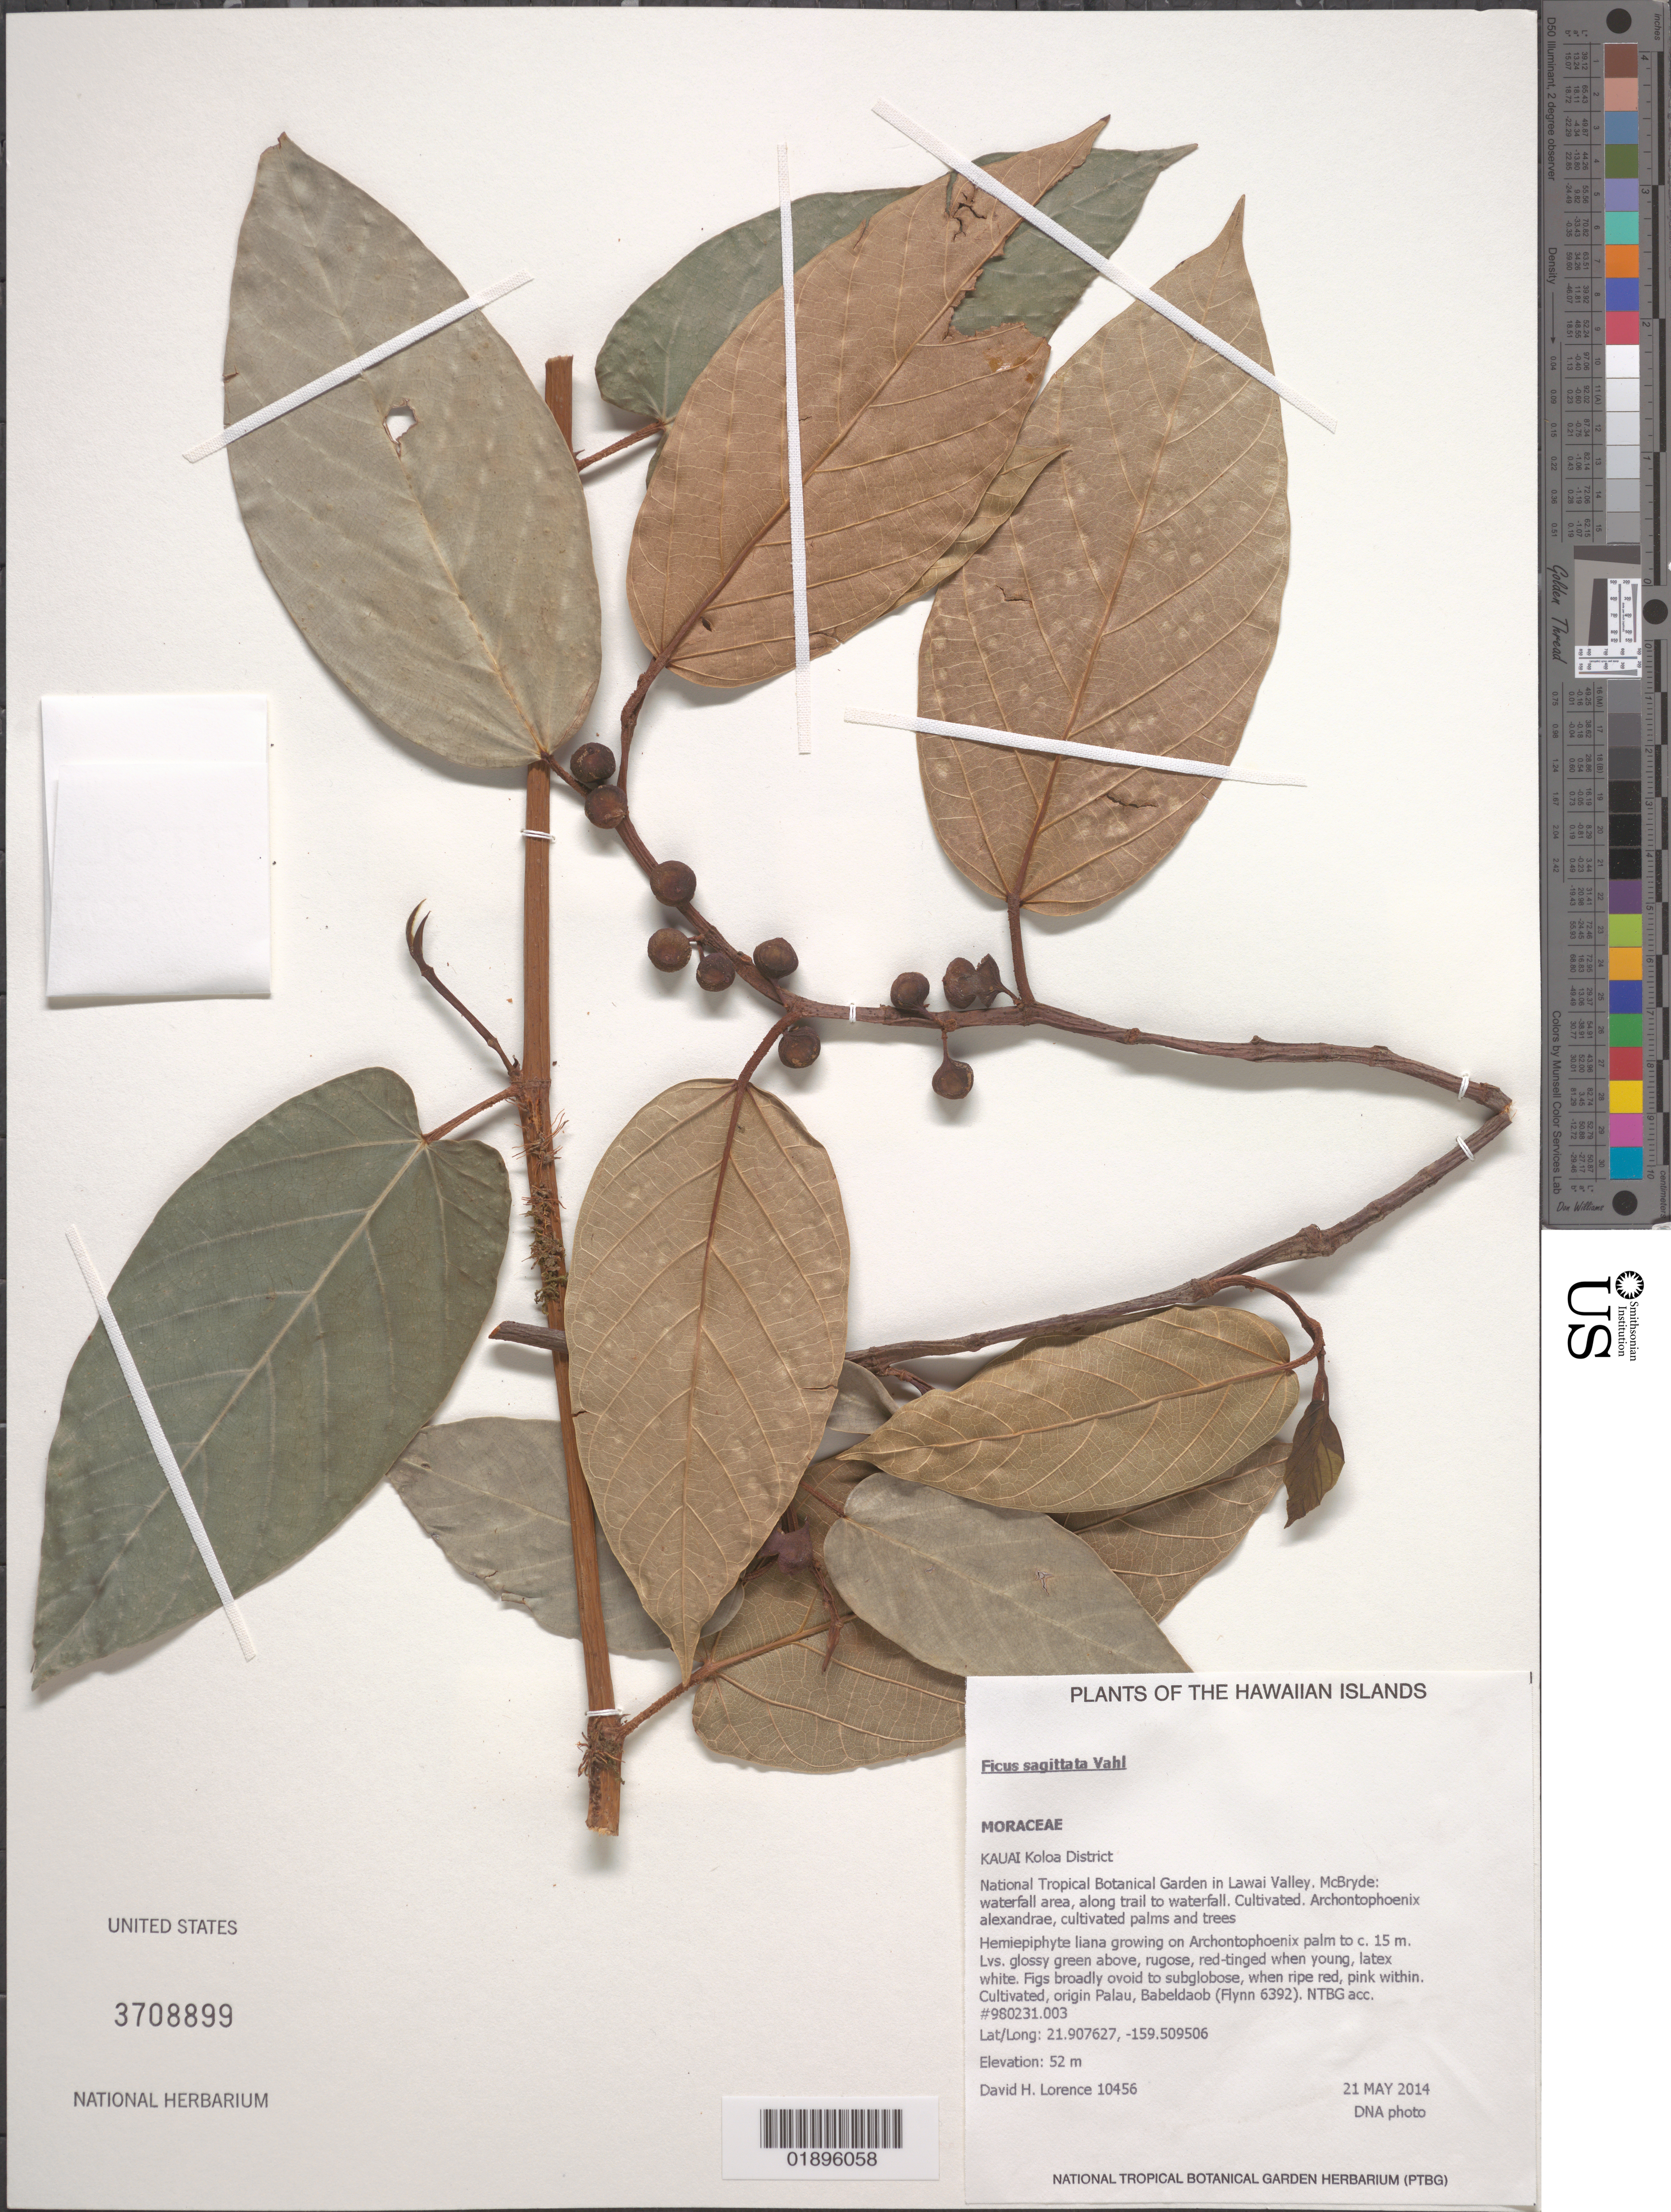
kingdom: Plantae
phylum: Tracheophyta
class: Magnoliopsida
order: Rosales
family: Moraceae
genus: Ficus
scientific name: Ficus sagittata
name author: Vahl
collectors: D. Lorence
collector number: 10456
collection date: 2014-05-21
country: United States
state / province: Hawaii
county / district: Kauai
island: Kaua'i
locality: National Tropical Botanical Garden in Lawai Valley, McBryde, waterfall area, along trail to waterfall.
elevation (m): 52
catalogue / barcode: US 3708899